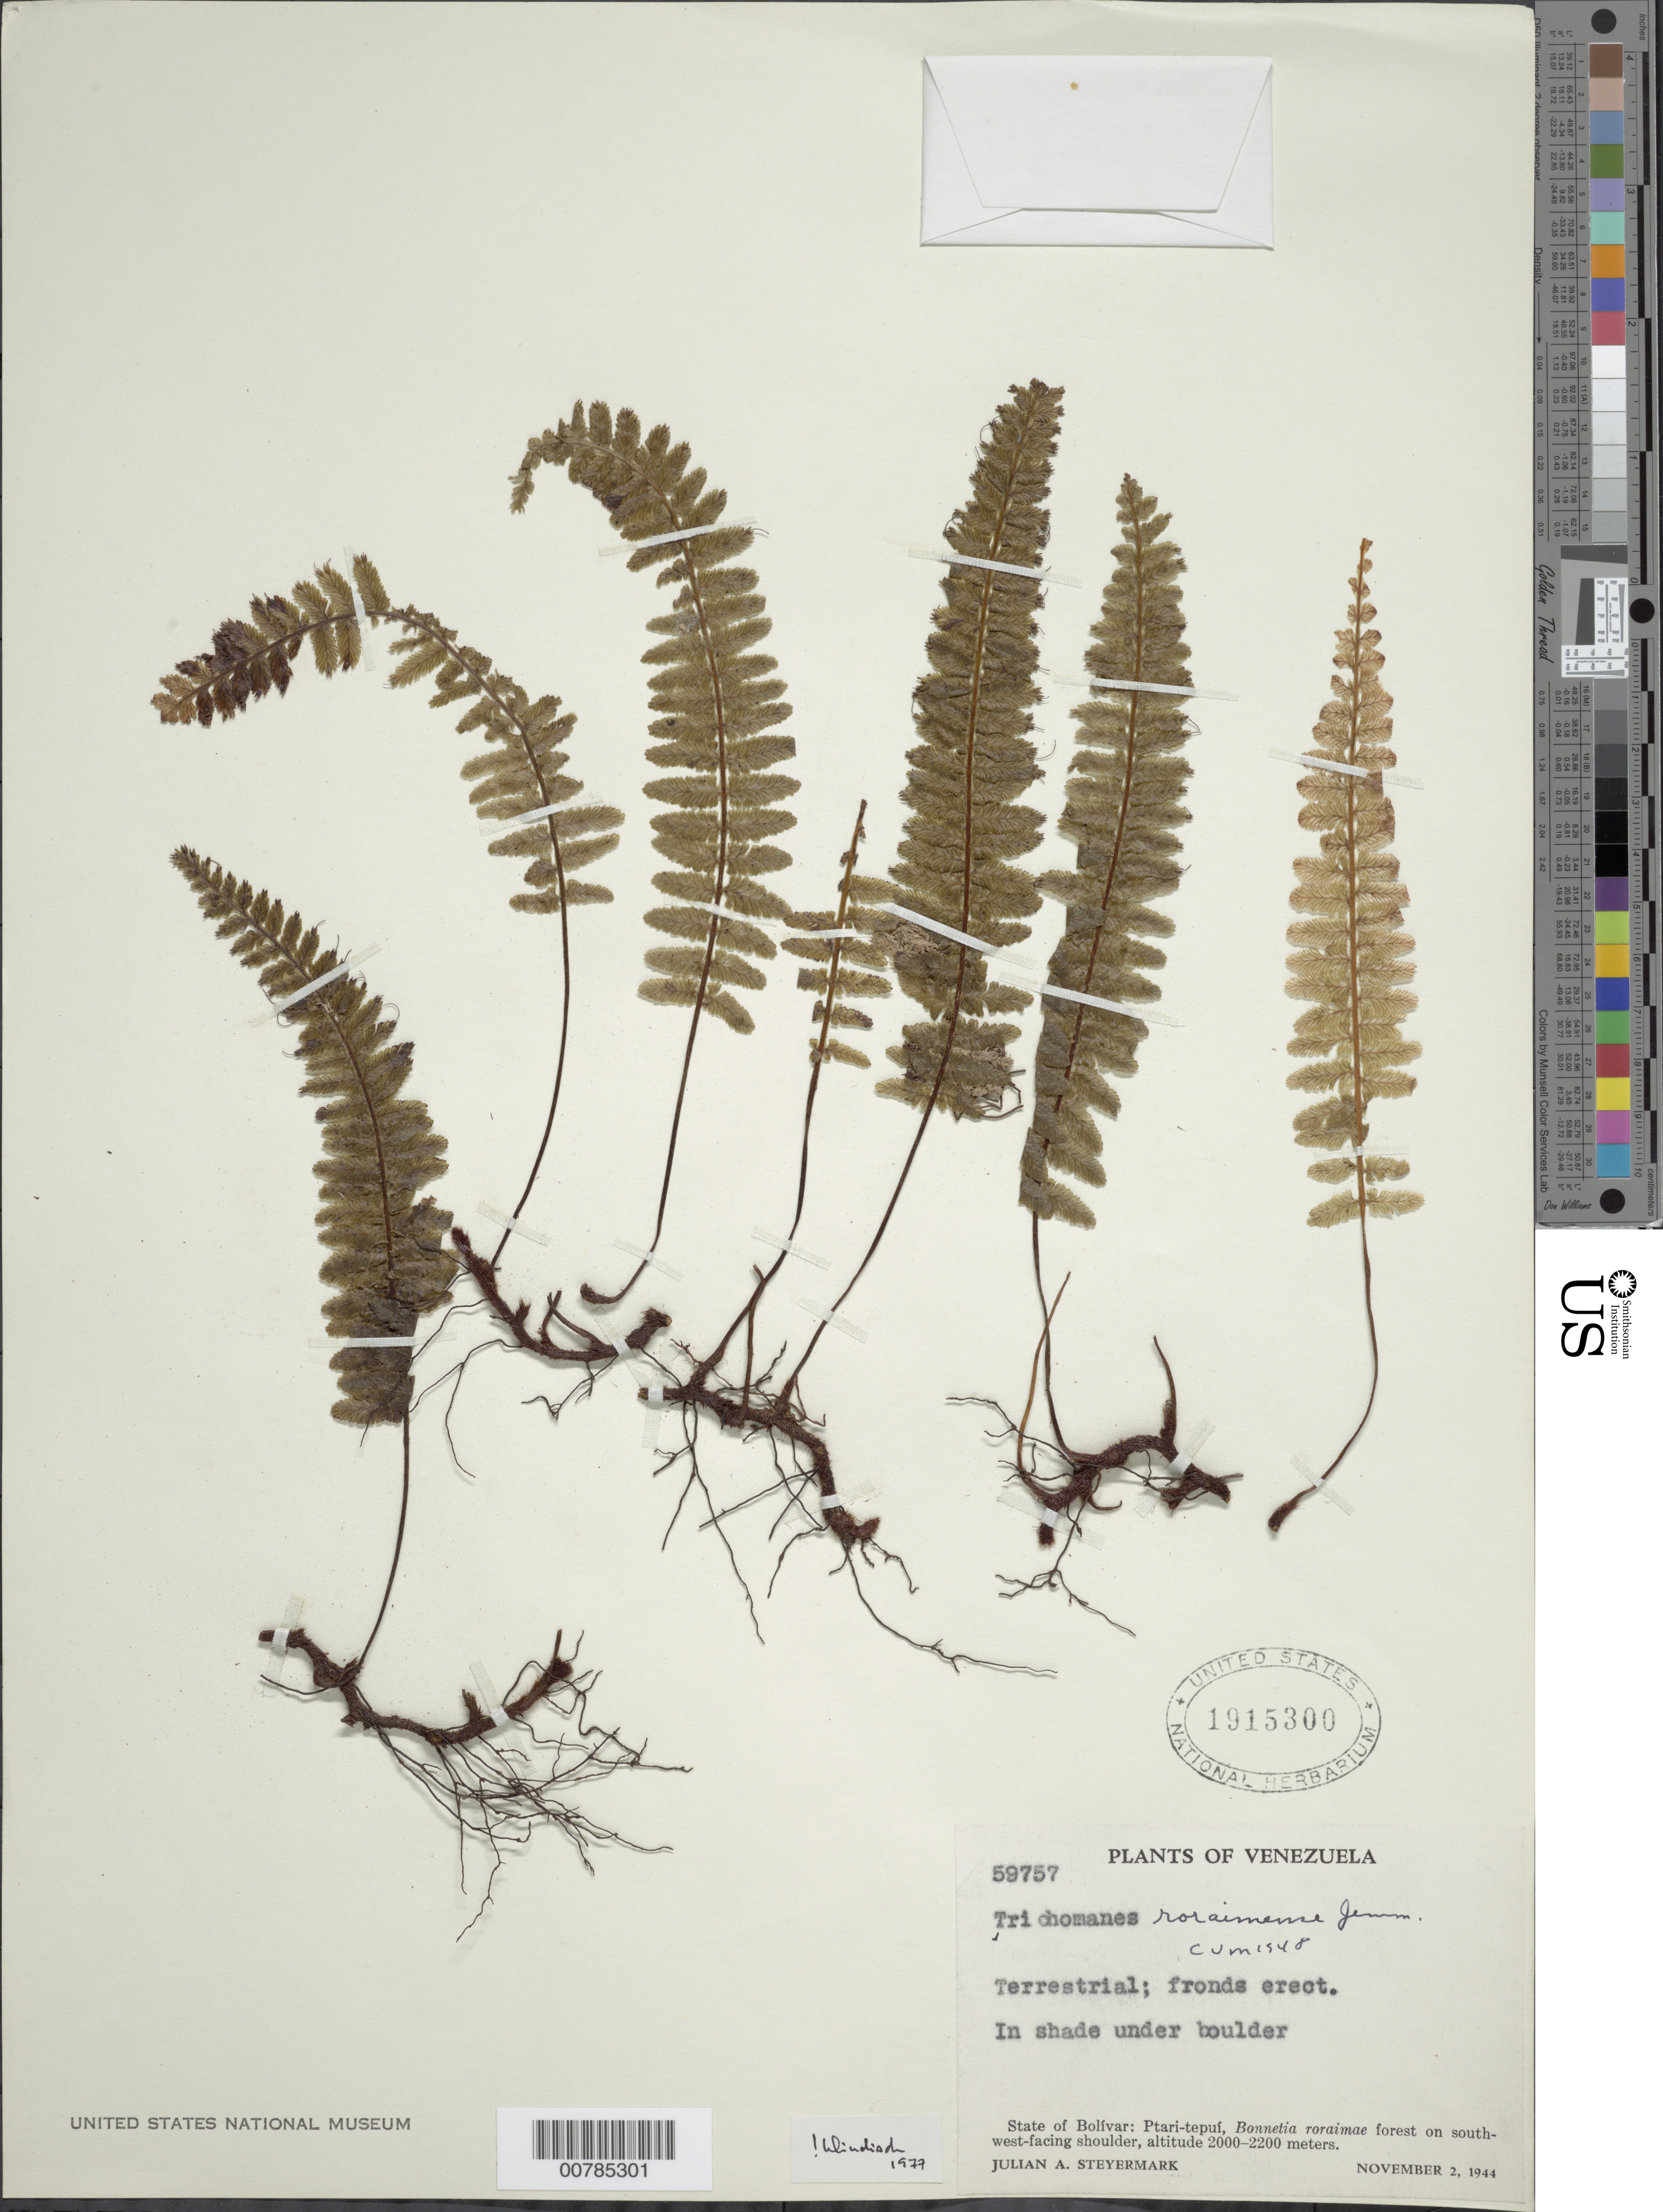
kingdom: Plantae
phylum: Tracheophyta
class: Polypodiopsida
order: Hymenophyllales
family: Hymenophyllaceae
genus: Trichomanes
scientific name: Trichomanes roraimense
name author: Jenman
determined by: Windisch, Paulo Guenter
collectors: J. Steyermark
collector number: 59757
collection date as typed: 2-Nov-44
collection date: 1944-11-02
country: Venezuela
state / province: Bolívar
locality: Ptari-tepuí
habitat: Bonnetia roraimae forest on SW-facing shoulder, in shade under boulder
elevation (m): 2000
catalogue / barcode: US 1915300